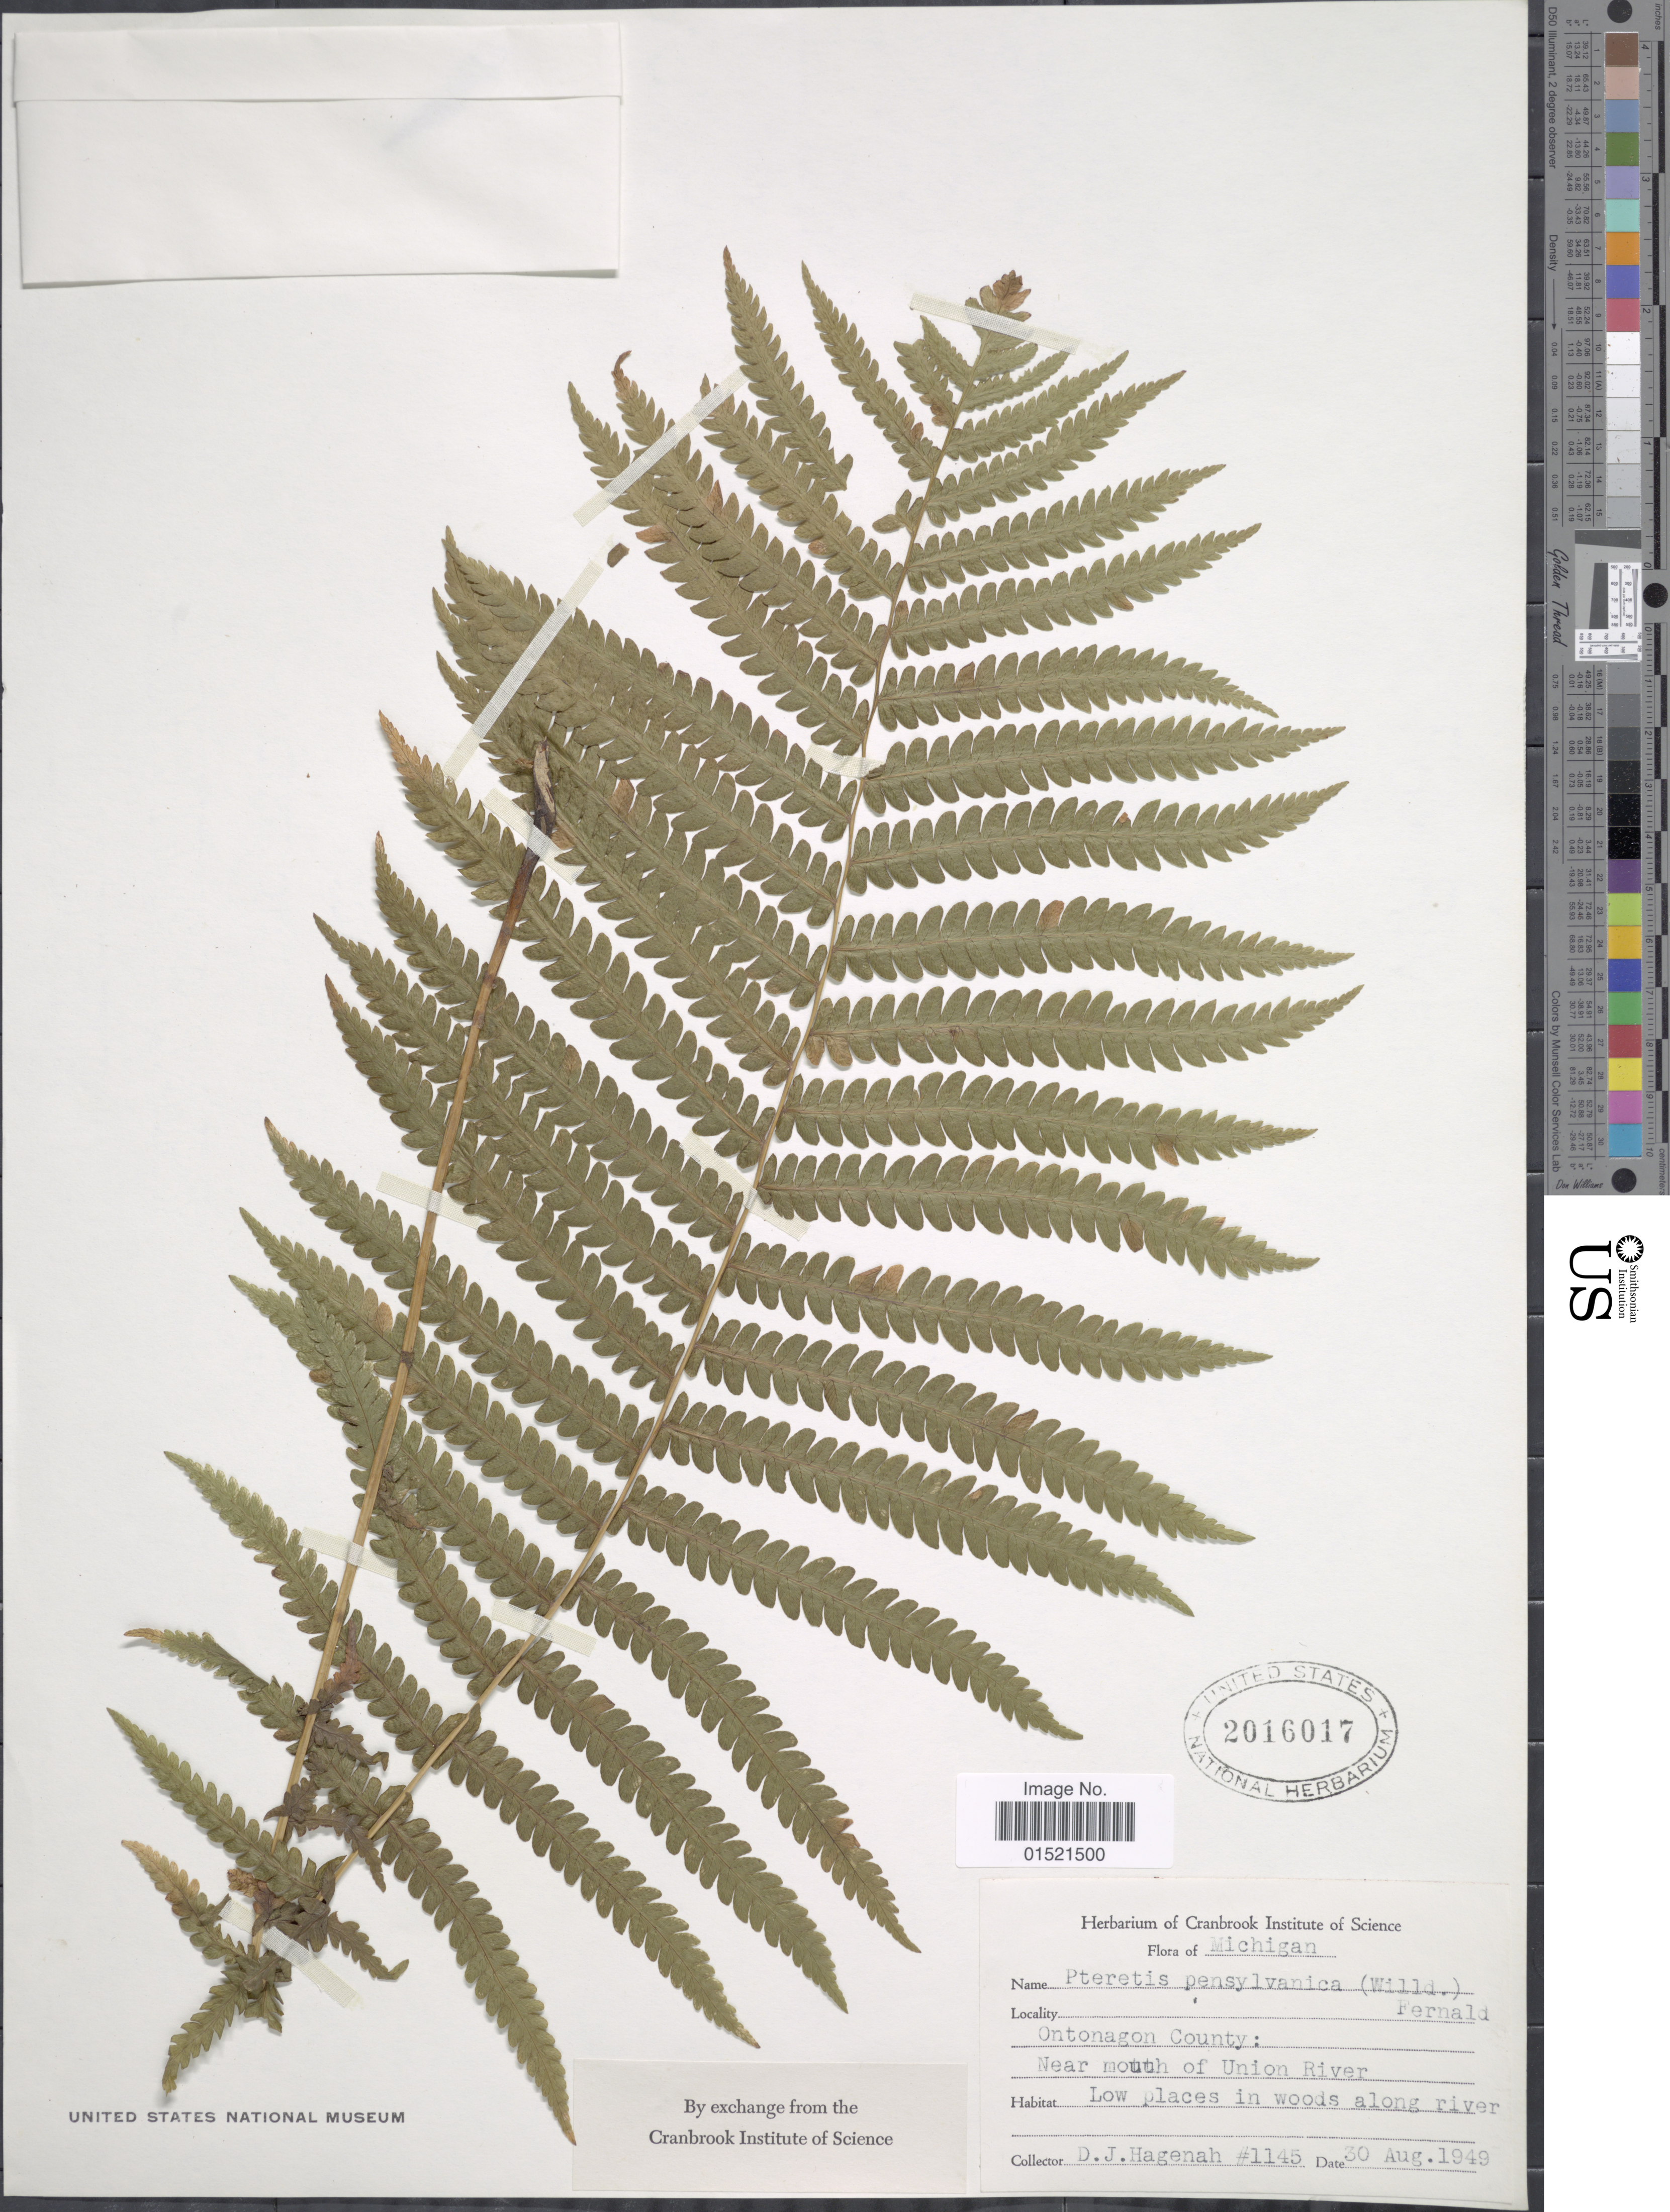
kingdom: Plantae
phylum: Tracheophyta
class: Polypodiopsida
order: Polypodiales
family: Onocleaceae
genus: Matteuccia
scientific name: Matteuccia struthiopteris var. pensylvanica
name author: (Willd.) C.V. Morton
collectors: D. Hagenah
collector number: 1145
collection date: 1949-08-30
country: United States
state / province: Michigan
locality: Ontonagon County: Near mouth of Union River, Low places in woods along river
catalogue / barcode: US 2016017